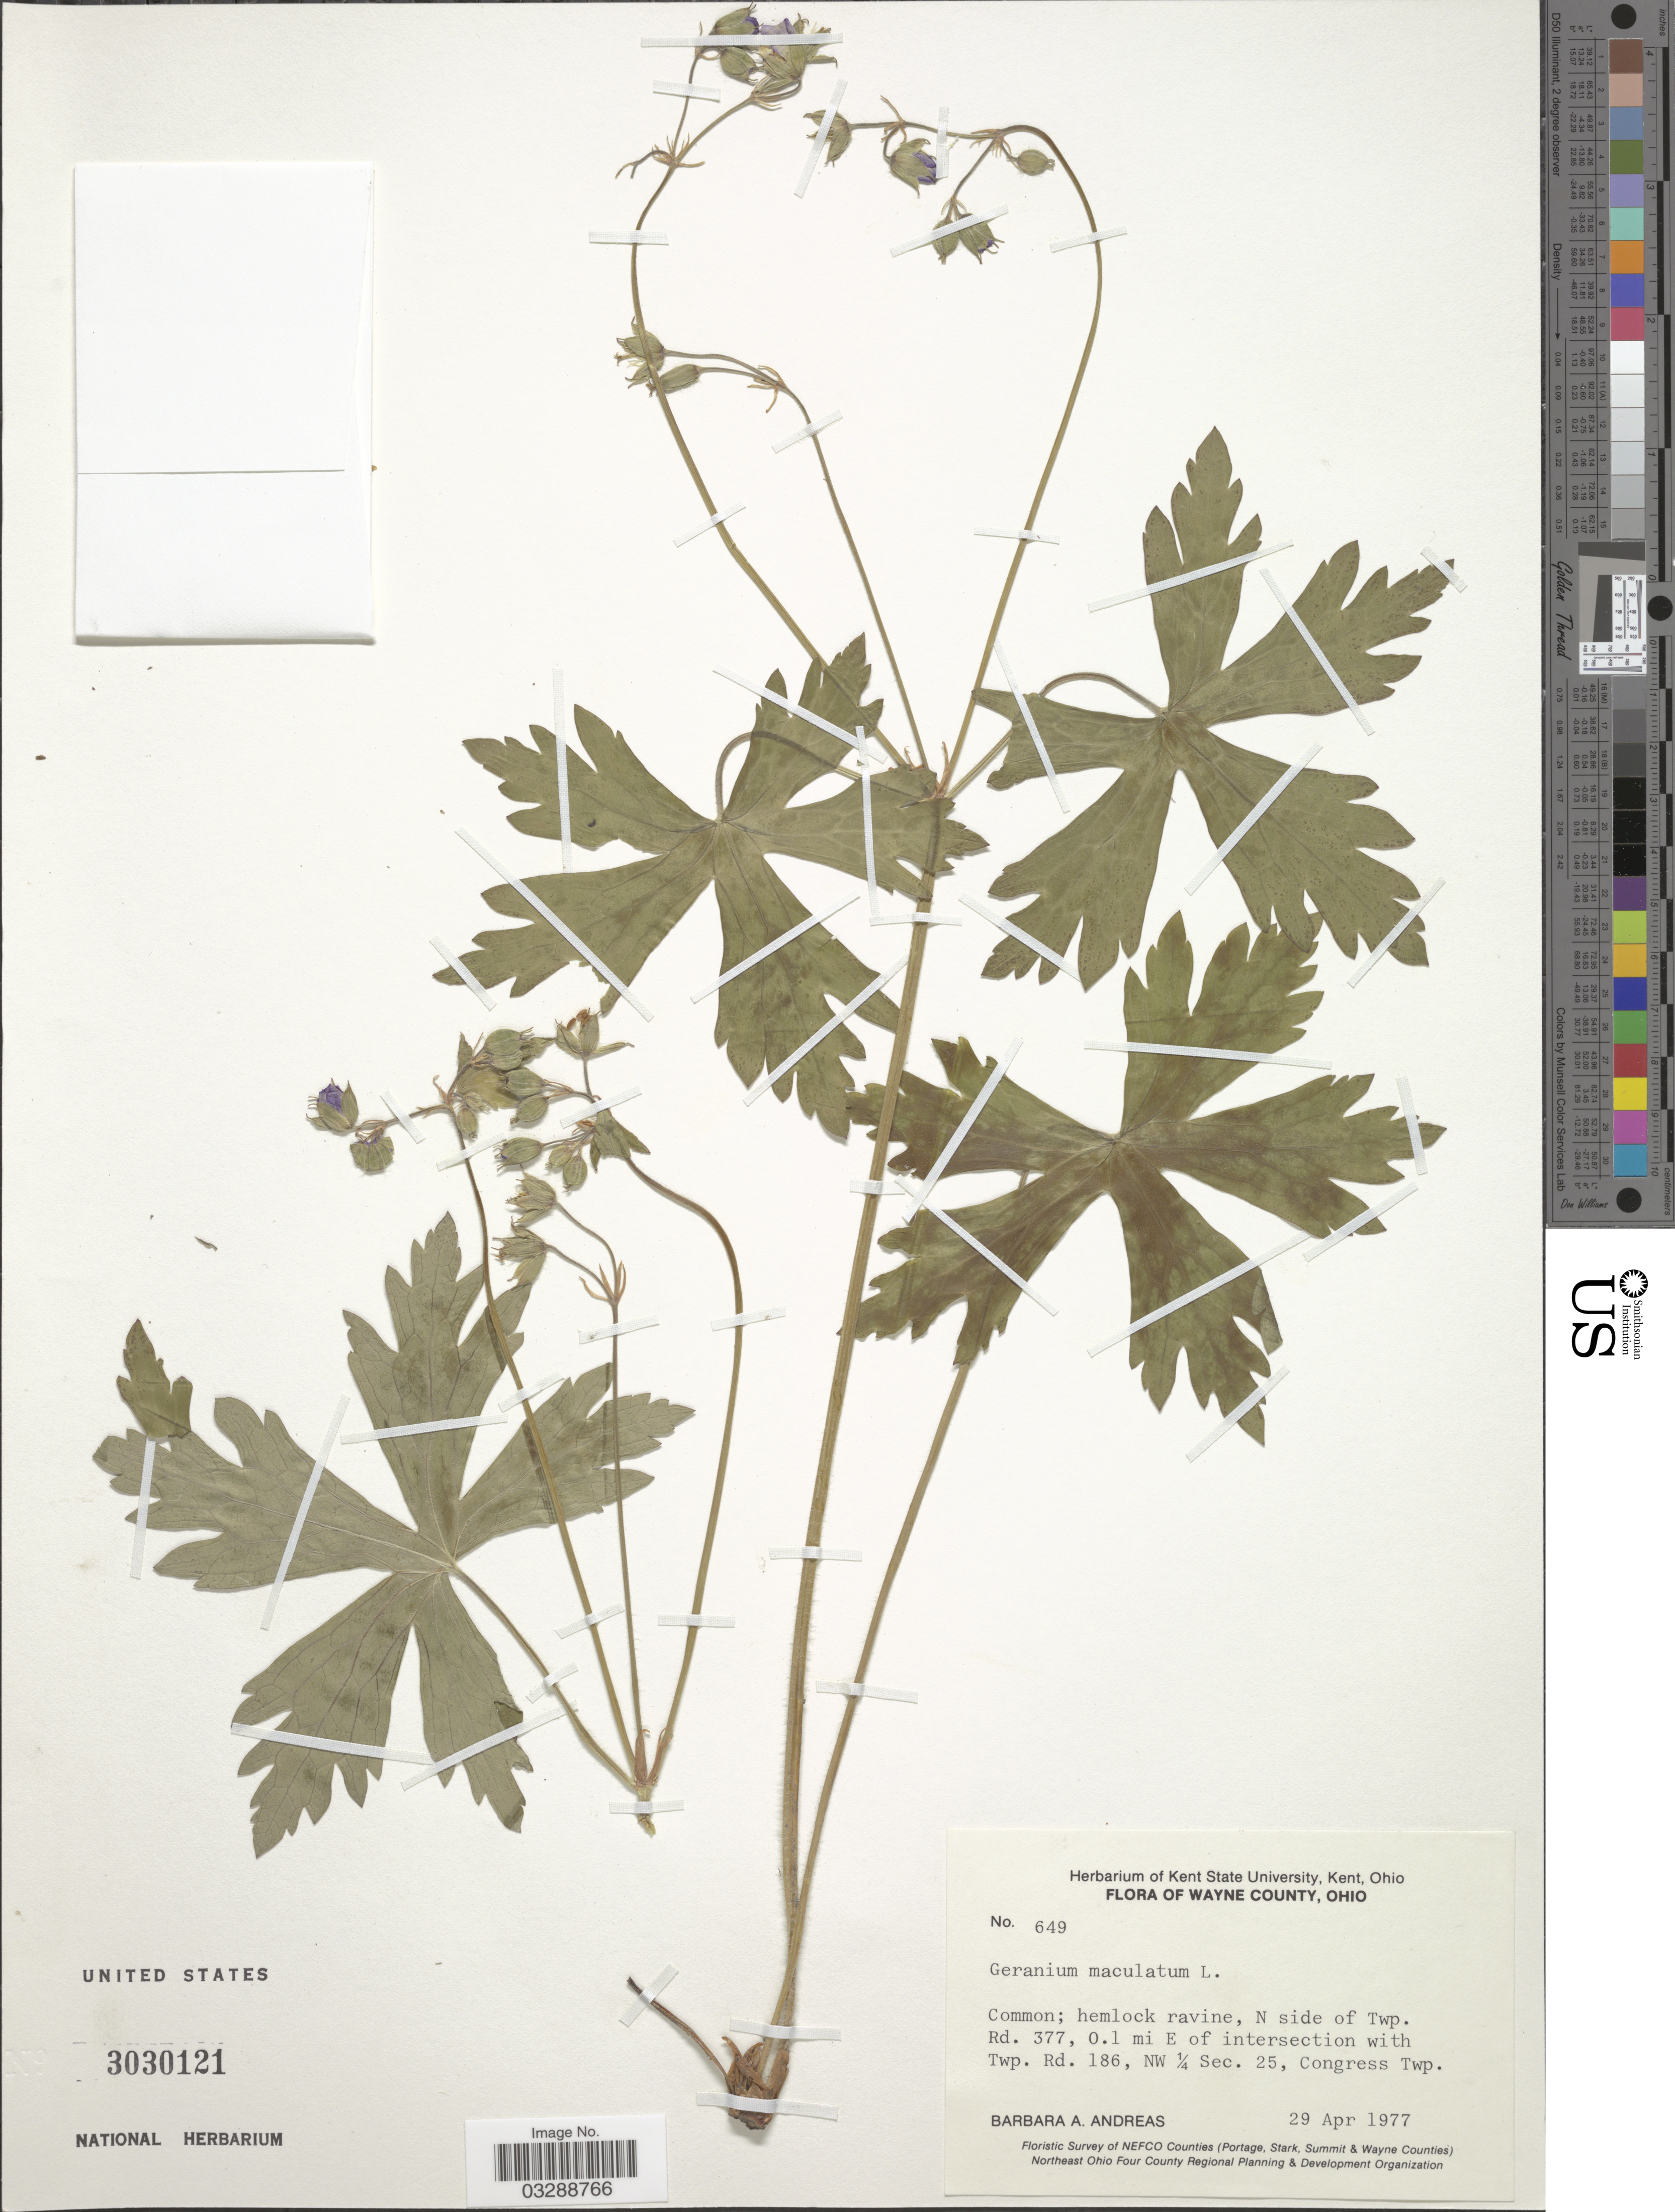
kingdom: Plantae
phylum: Tracheophyta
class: Magnoliopsida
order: Geraniales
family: Geraniaceae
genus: Geranium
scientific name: Geranium maculatum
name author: L.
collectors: B. A. Andreas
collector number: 649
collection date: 1977-04-29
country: United States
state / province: Ohio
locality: Wayne County, hemlock ravine, N side of Twp. Rd. 377, 0.1 mi E of intersection with Twp. Rd. 186, NW ¼ Sec. 25, Congress Twp.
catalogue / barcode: US 3030121